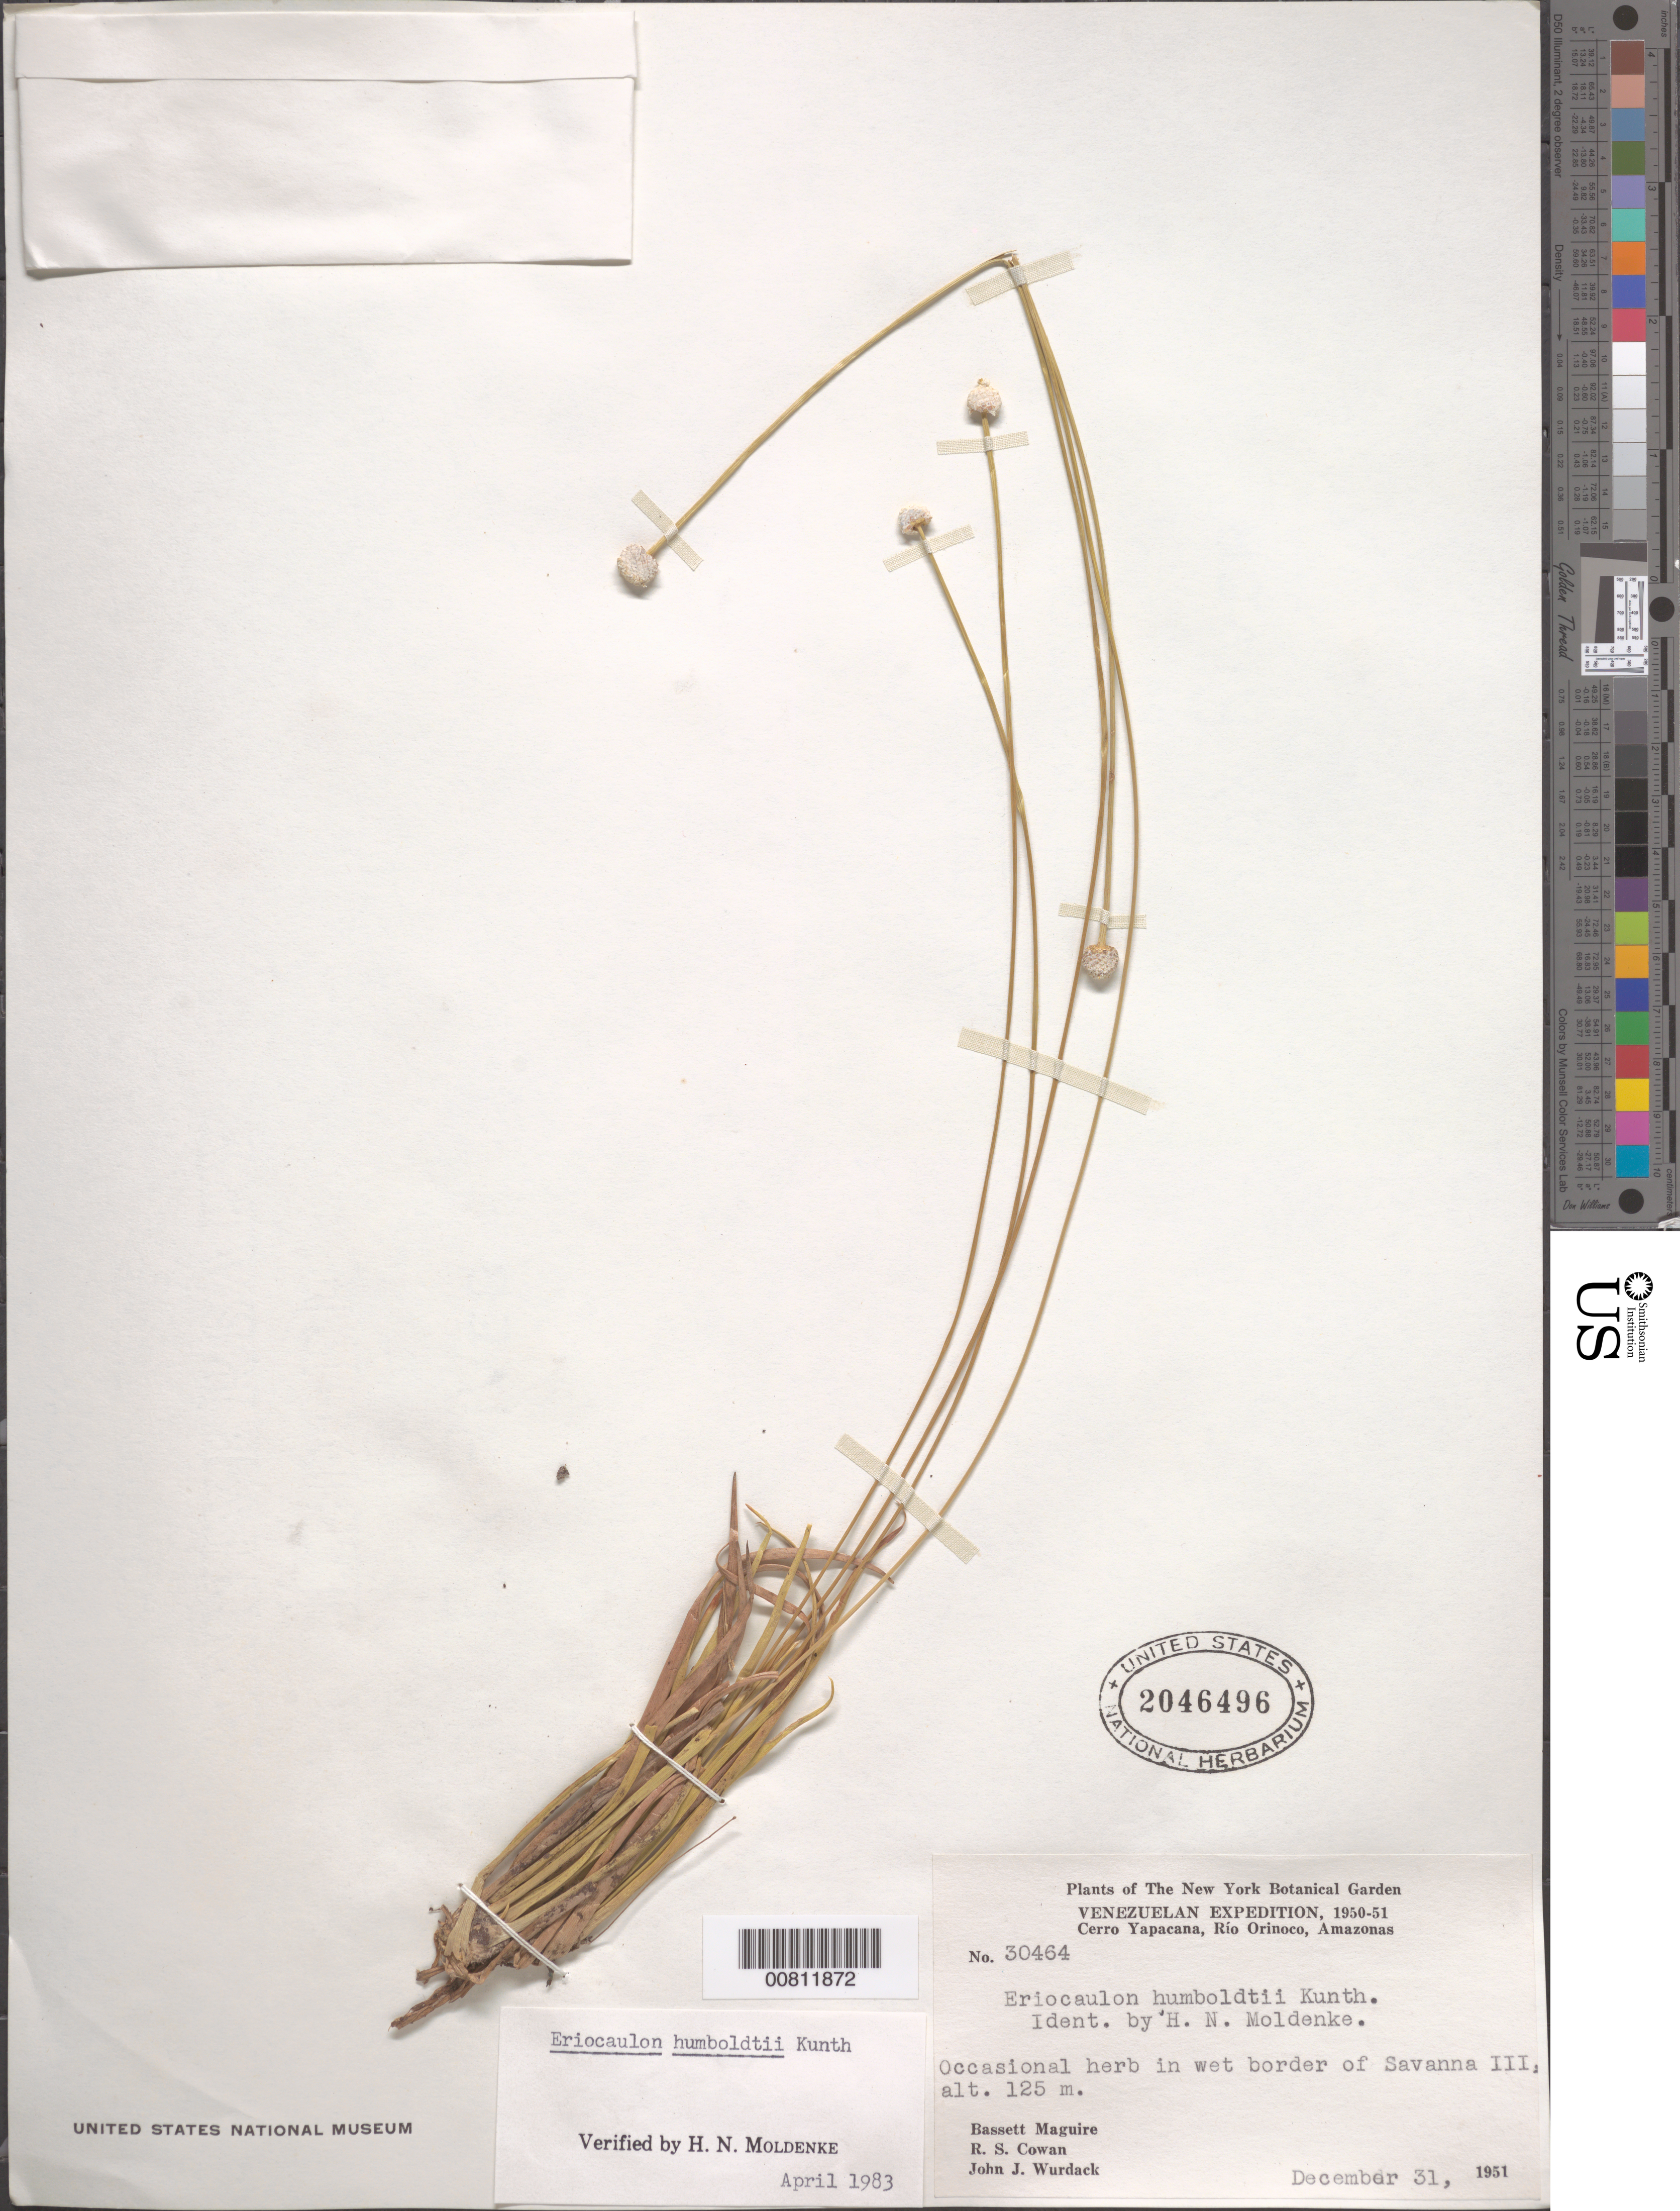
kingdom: Plantae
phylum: Tracheophyta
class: Liliopsida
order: Poales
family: Eriocaulaceae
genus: Eriocaulon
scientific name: Eriocaulon humboldtii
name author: Kunth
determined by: Moldenke, H. N.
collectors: B. Maguire, R. S. Cowan & J. J. Wurdack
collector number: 30464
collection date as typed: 31-Dec-51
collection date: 1951-12-31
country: Venezuela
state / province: Amazonas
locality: Cerro Yapacána, Río Orinoco; savanna No. 3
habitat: Wet border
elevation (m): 125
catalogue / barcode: US 2046496